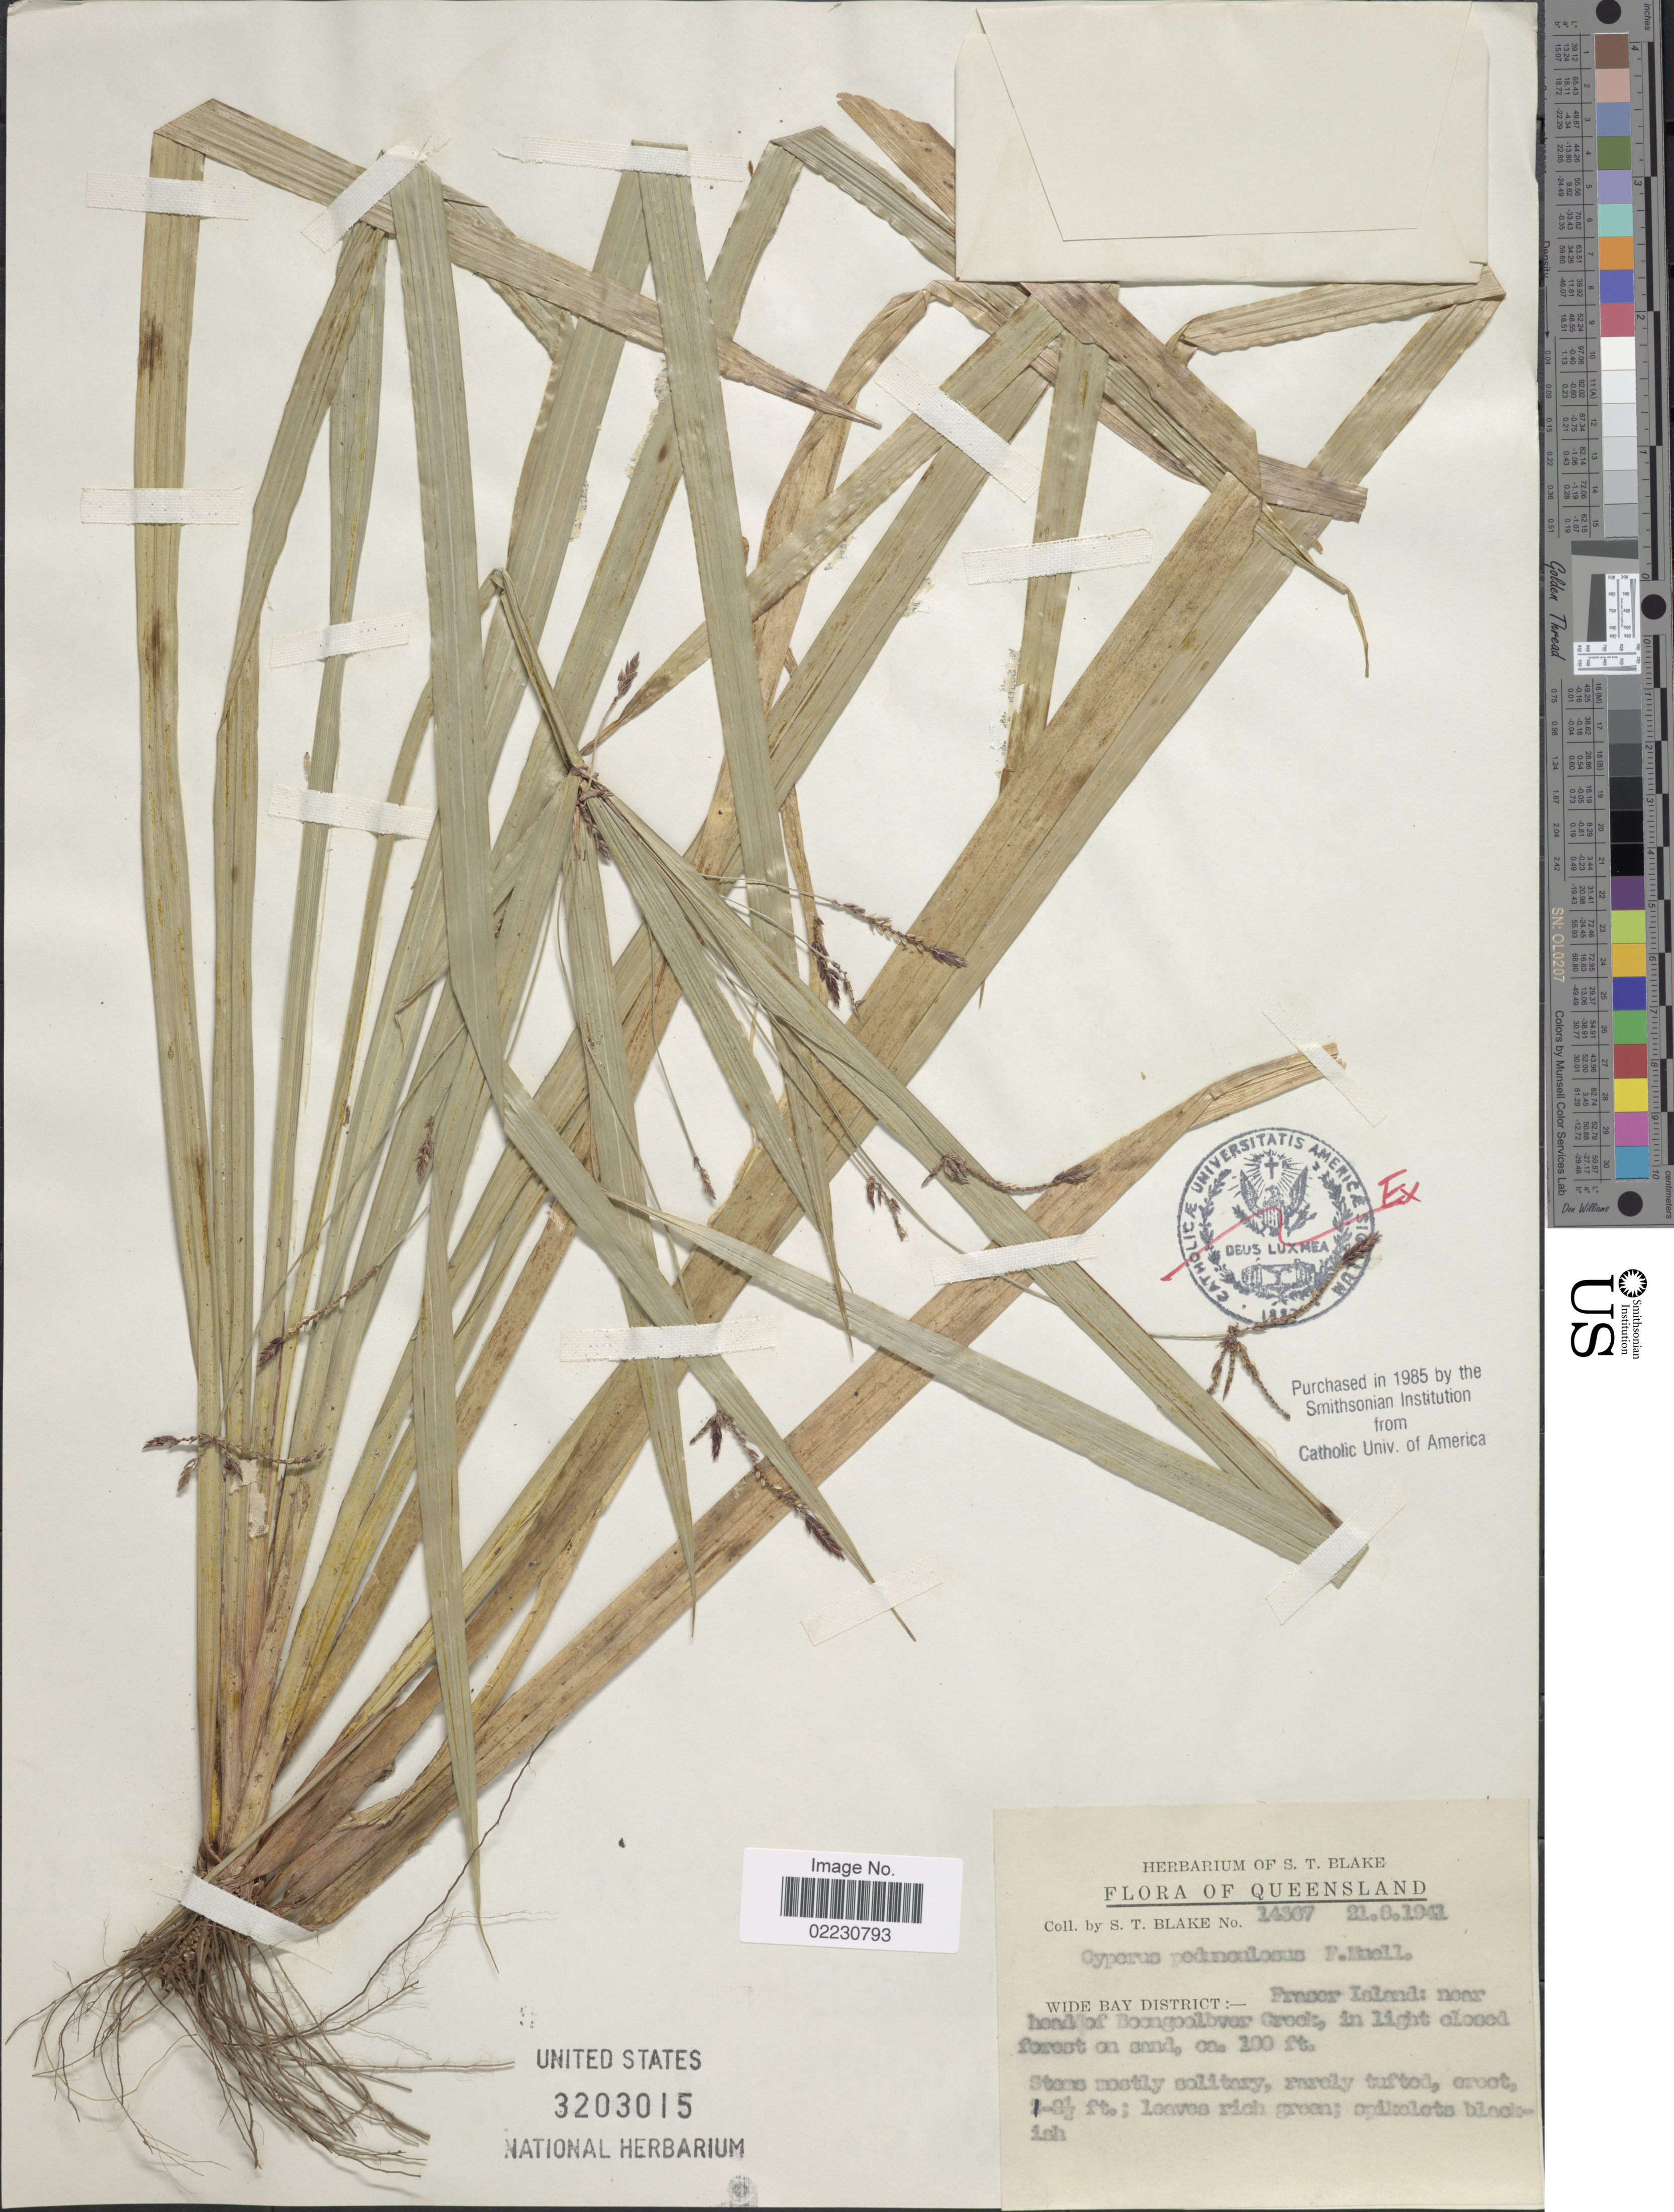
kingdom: Plantae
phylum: Tracheophyta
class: Liliopsida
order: Poales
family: Cyperaceae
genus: Cyperus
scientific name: Cyperus pedunculatus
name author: (R. Br.) J. Kern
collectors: S. T. Blake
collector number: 14367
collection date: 1941-08-21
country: Australia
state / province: Queensland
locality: Wide Bay District, Fraser Island, near head of Boongoolbvor Creek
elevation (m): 30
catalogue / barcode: US 3203015